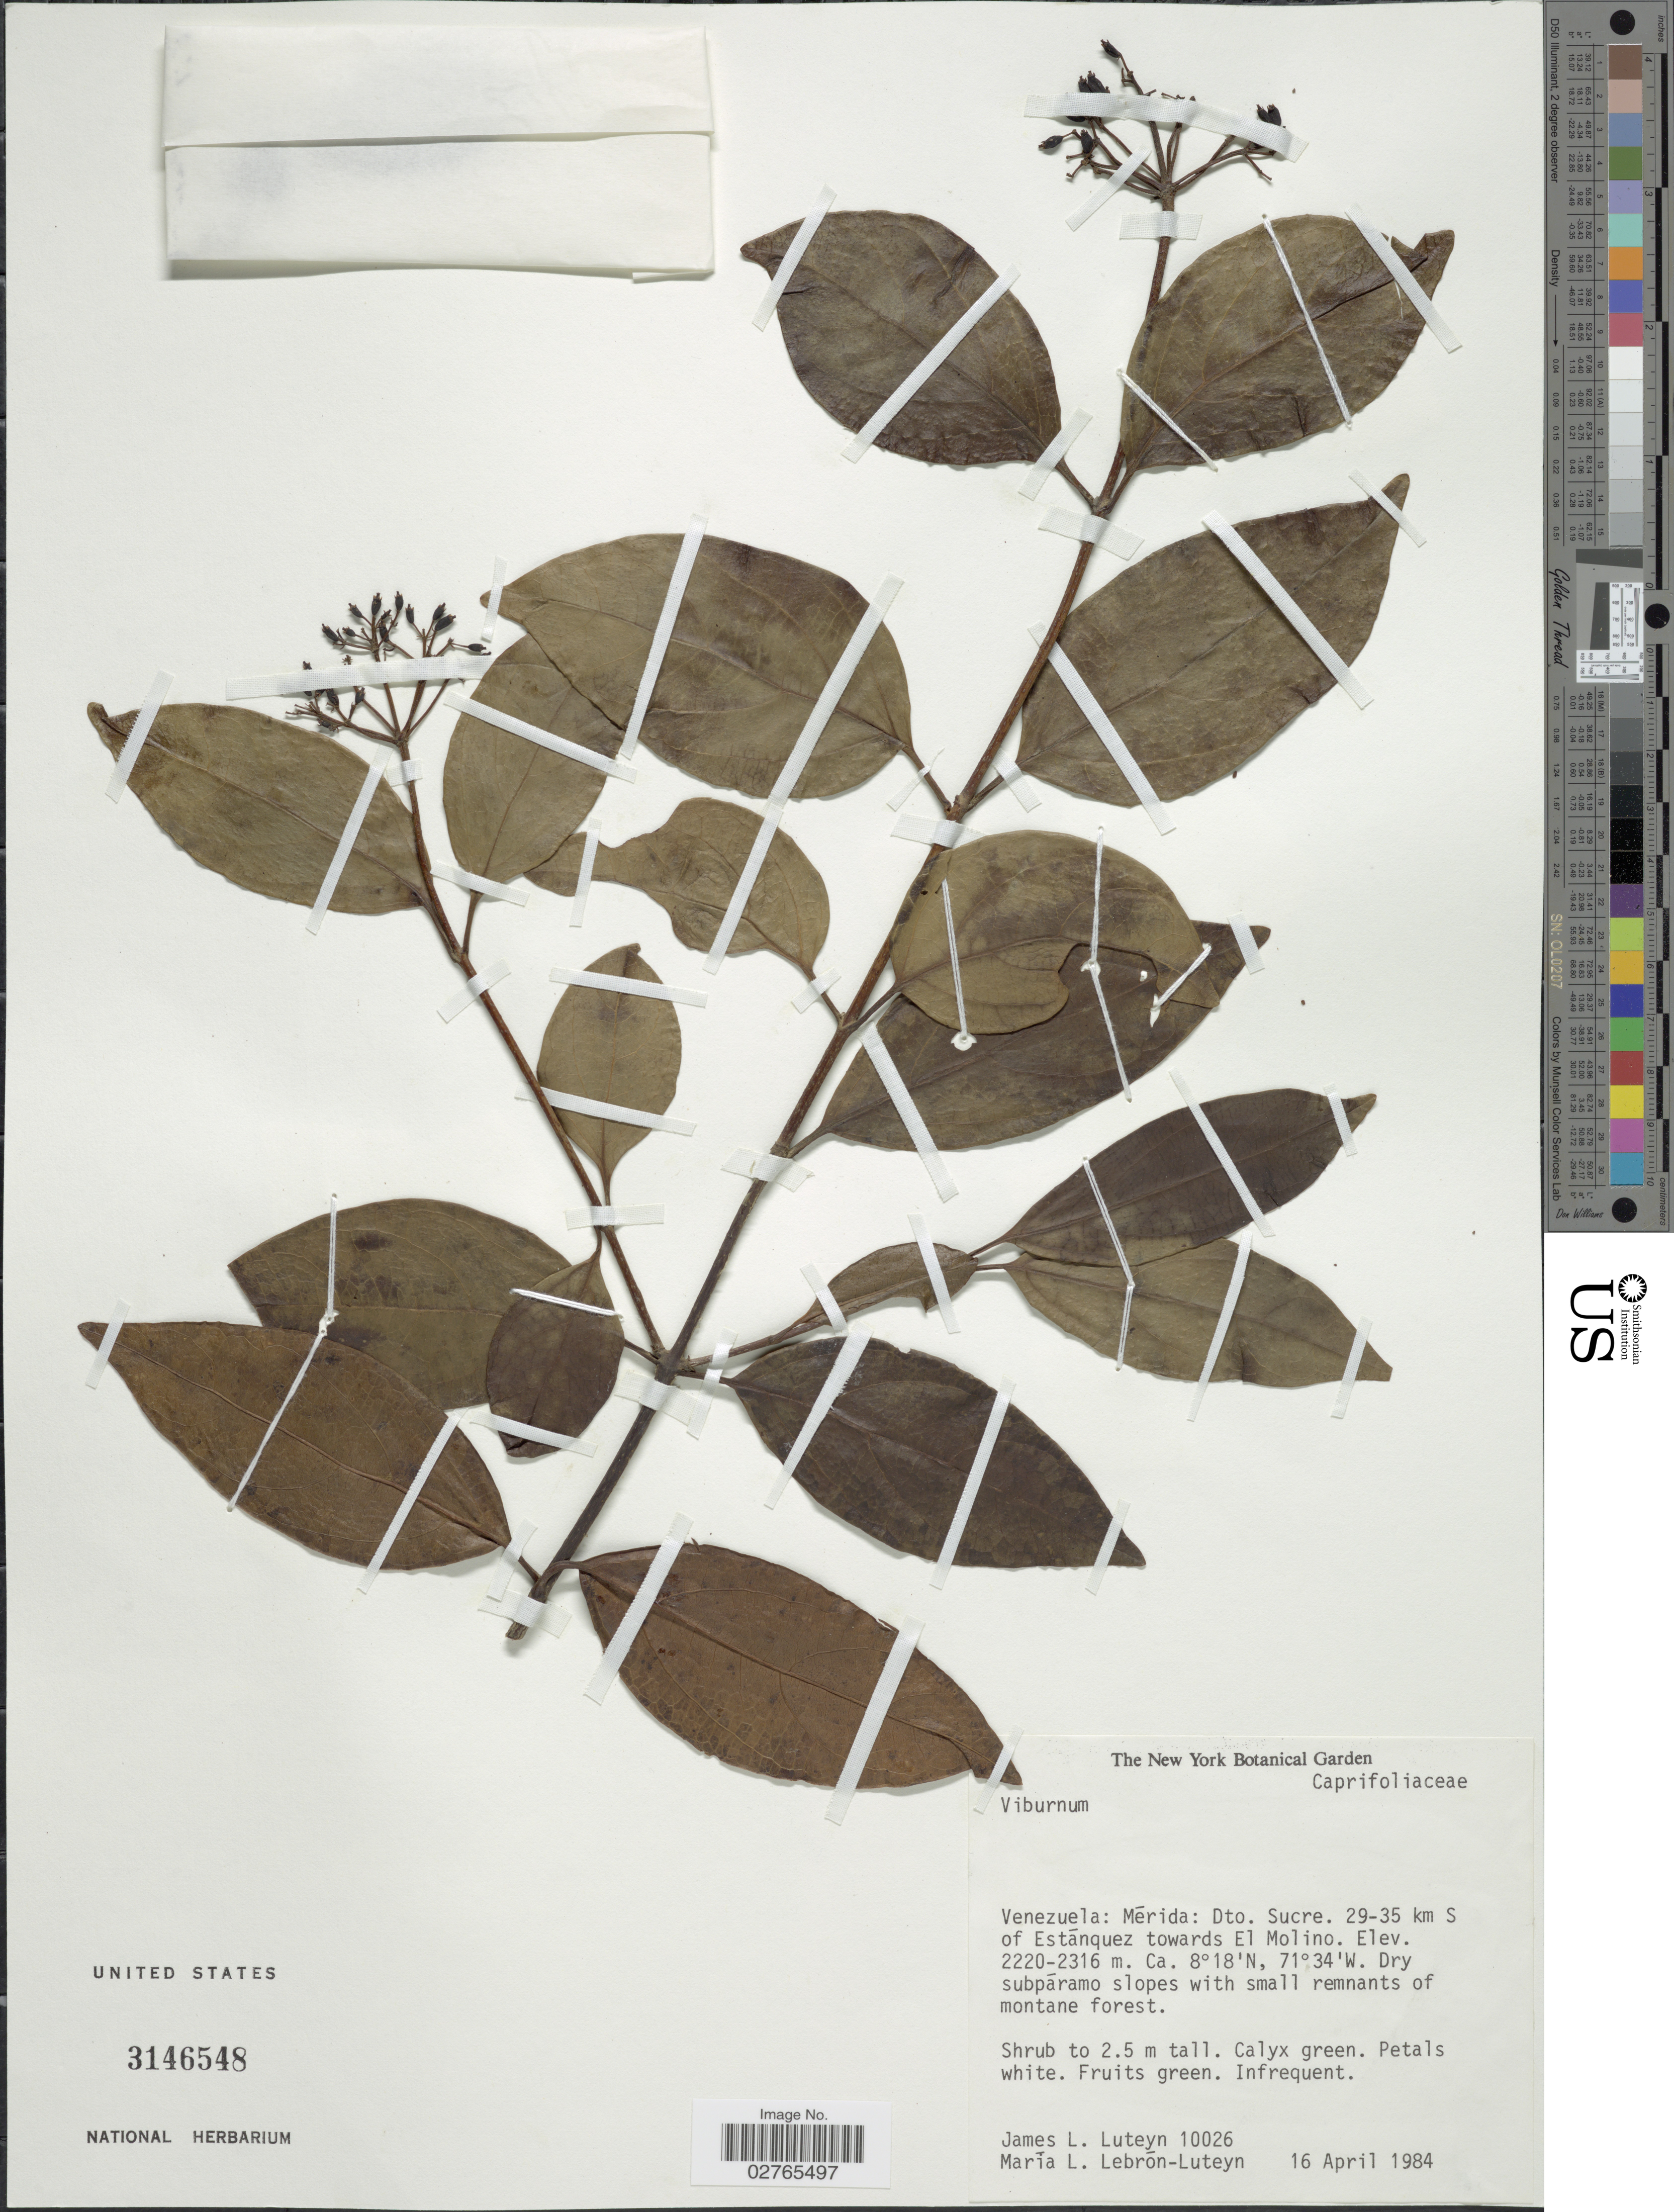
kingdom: Plantae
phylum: Tracheophyta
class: Magnoliopsida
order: Dipsacales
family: Viburnaceae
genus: Viburnum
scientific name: Viburnum sp.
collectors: J. L. Luteyn & M. L. Lebrón-Luteyn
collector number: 10026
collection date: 1984-04-16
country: Venezuela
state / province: Mérida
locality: Dto. Sucre. 29-35 km S of Estánquez towards El Molino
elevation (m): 2220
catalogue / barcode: US 3146548